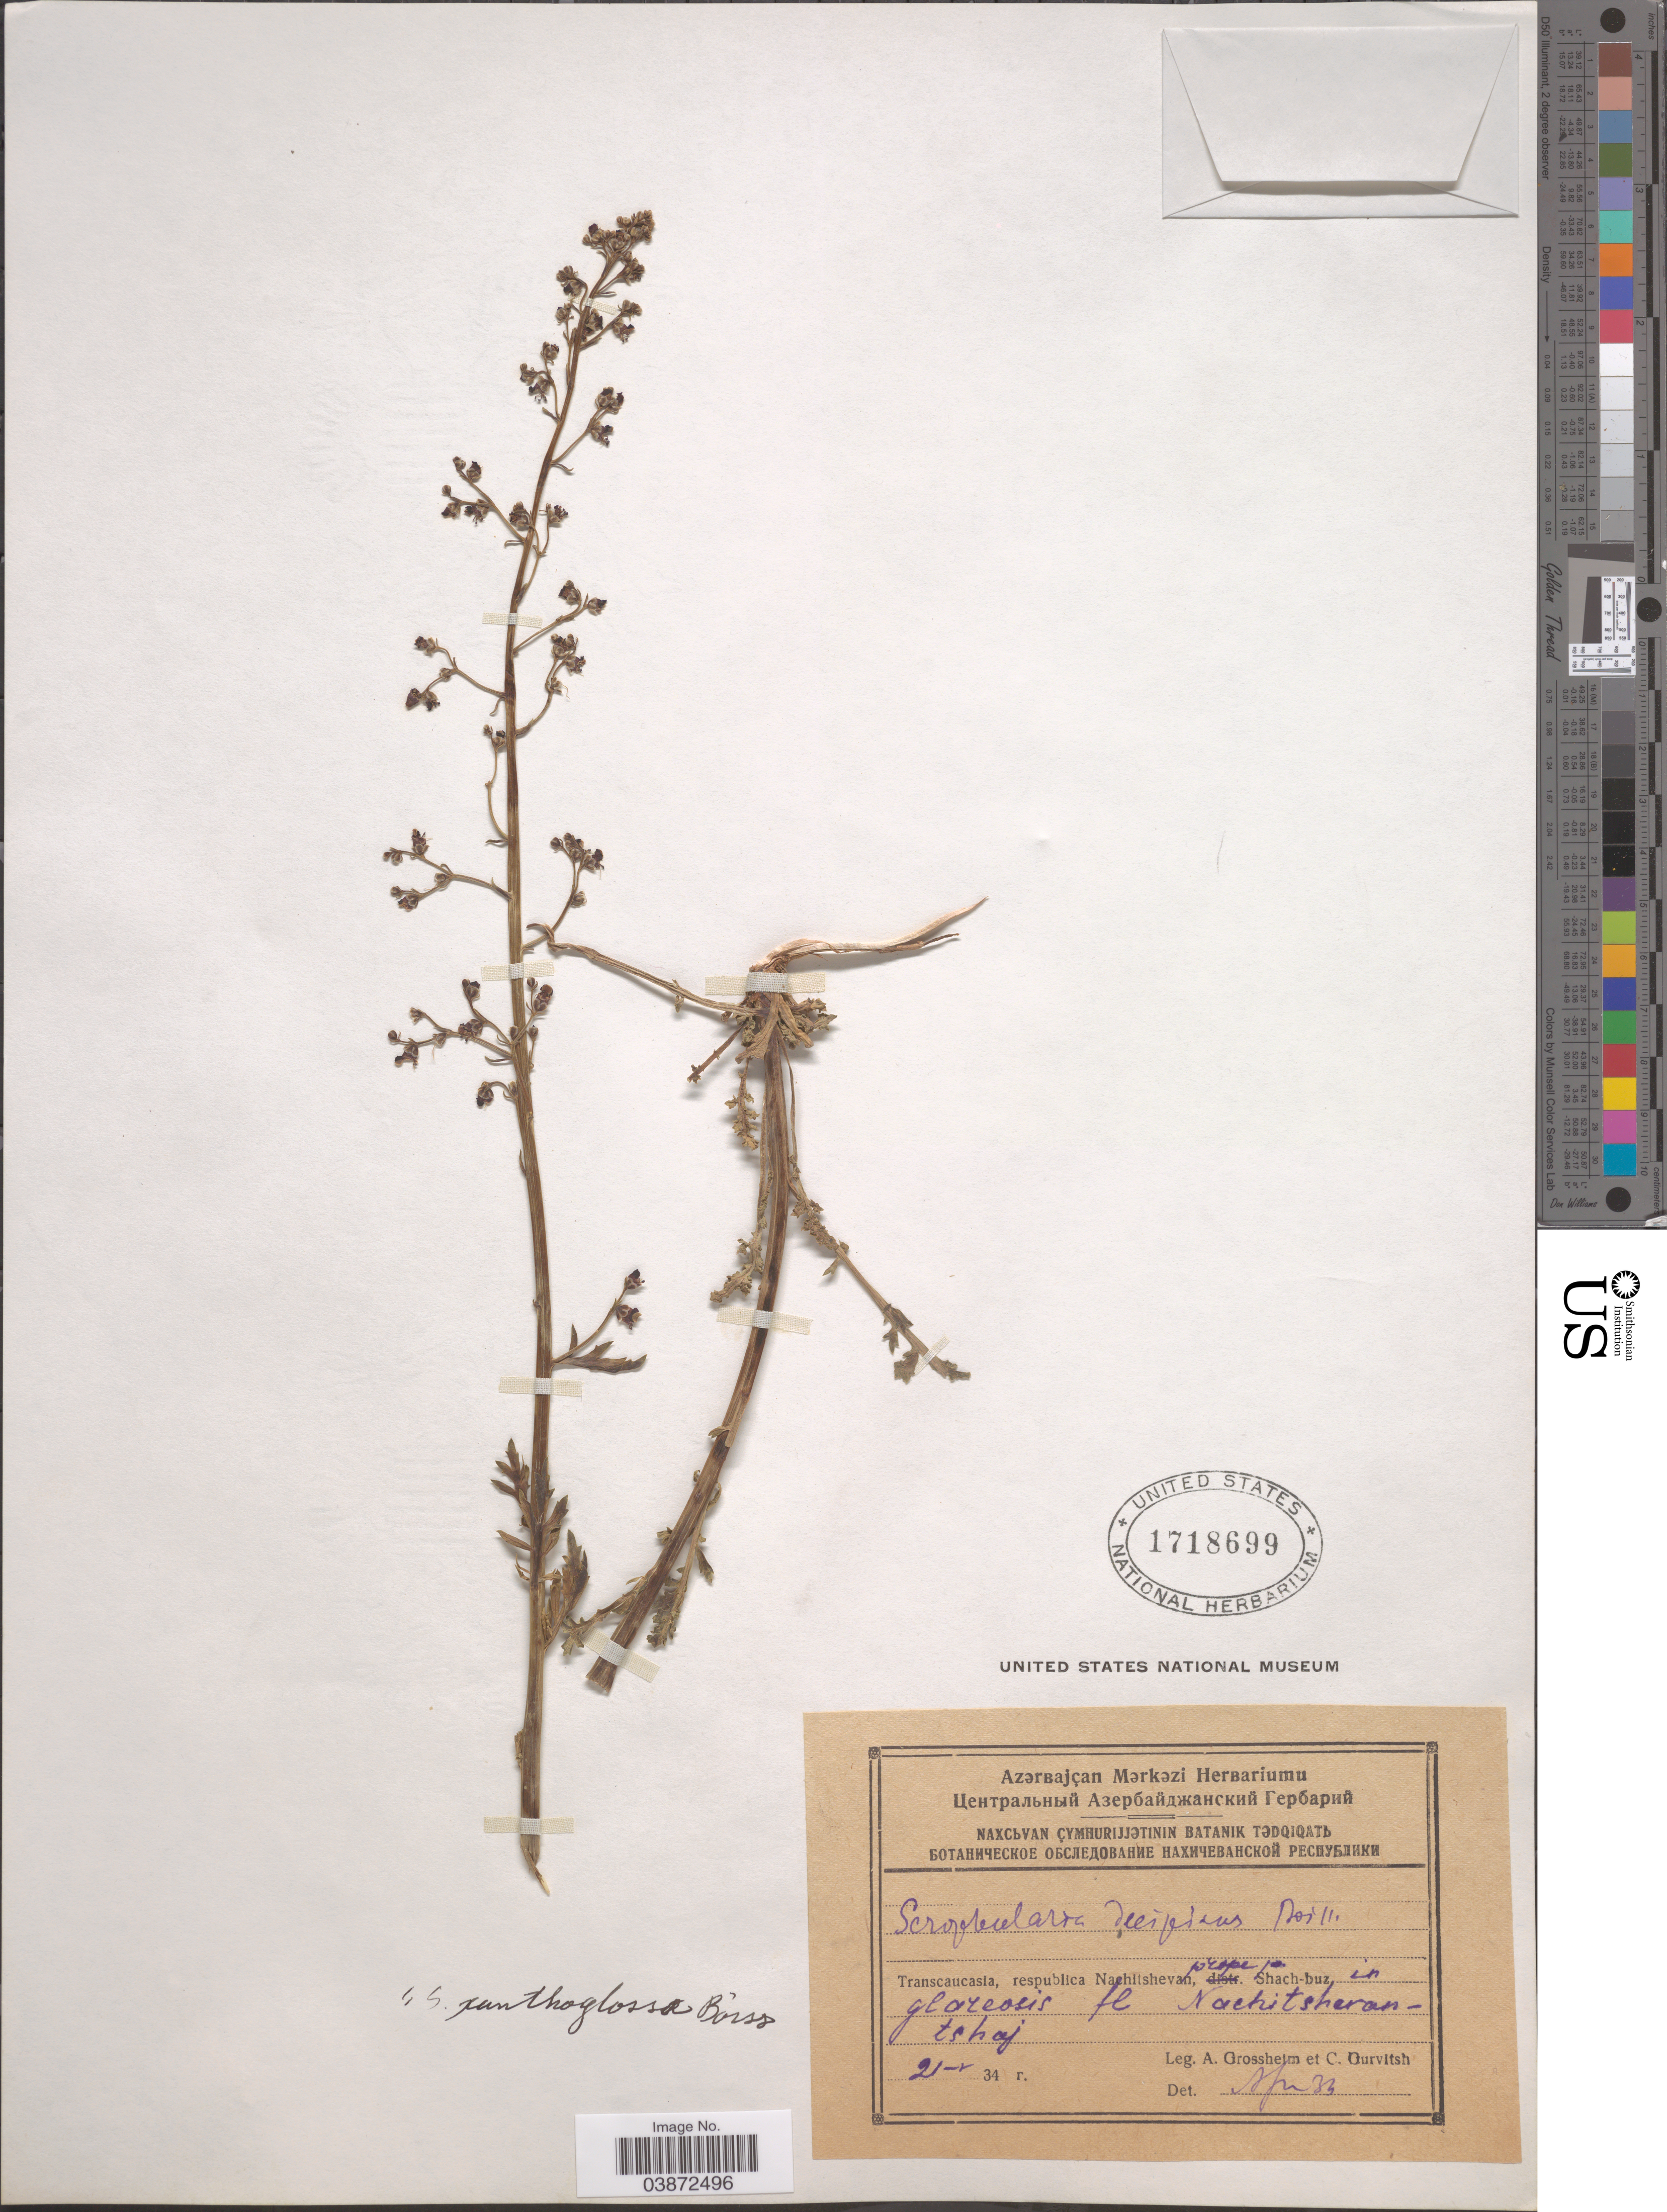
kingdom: Plantae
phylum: Tracheophyta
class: Magnoliopsida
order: Lamiales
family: Scrophulariaceae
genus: Scrophularia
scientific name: Scrophularia xanthoglossa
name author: Benth.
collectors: A. Grossheim & C. Gurvitsh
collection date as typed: Transcribed d/m/y: 21/5/34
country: Azerbaijan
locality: Transcaucasta, republica Nachitshevan, prope Shach-buz in glareosis fe Nachitshevantshaj.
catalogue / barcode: US 1718699